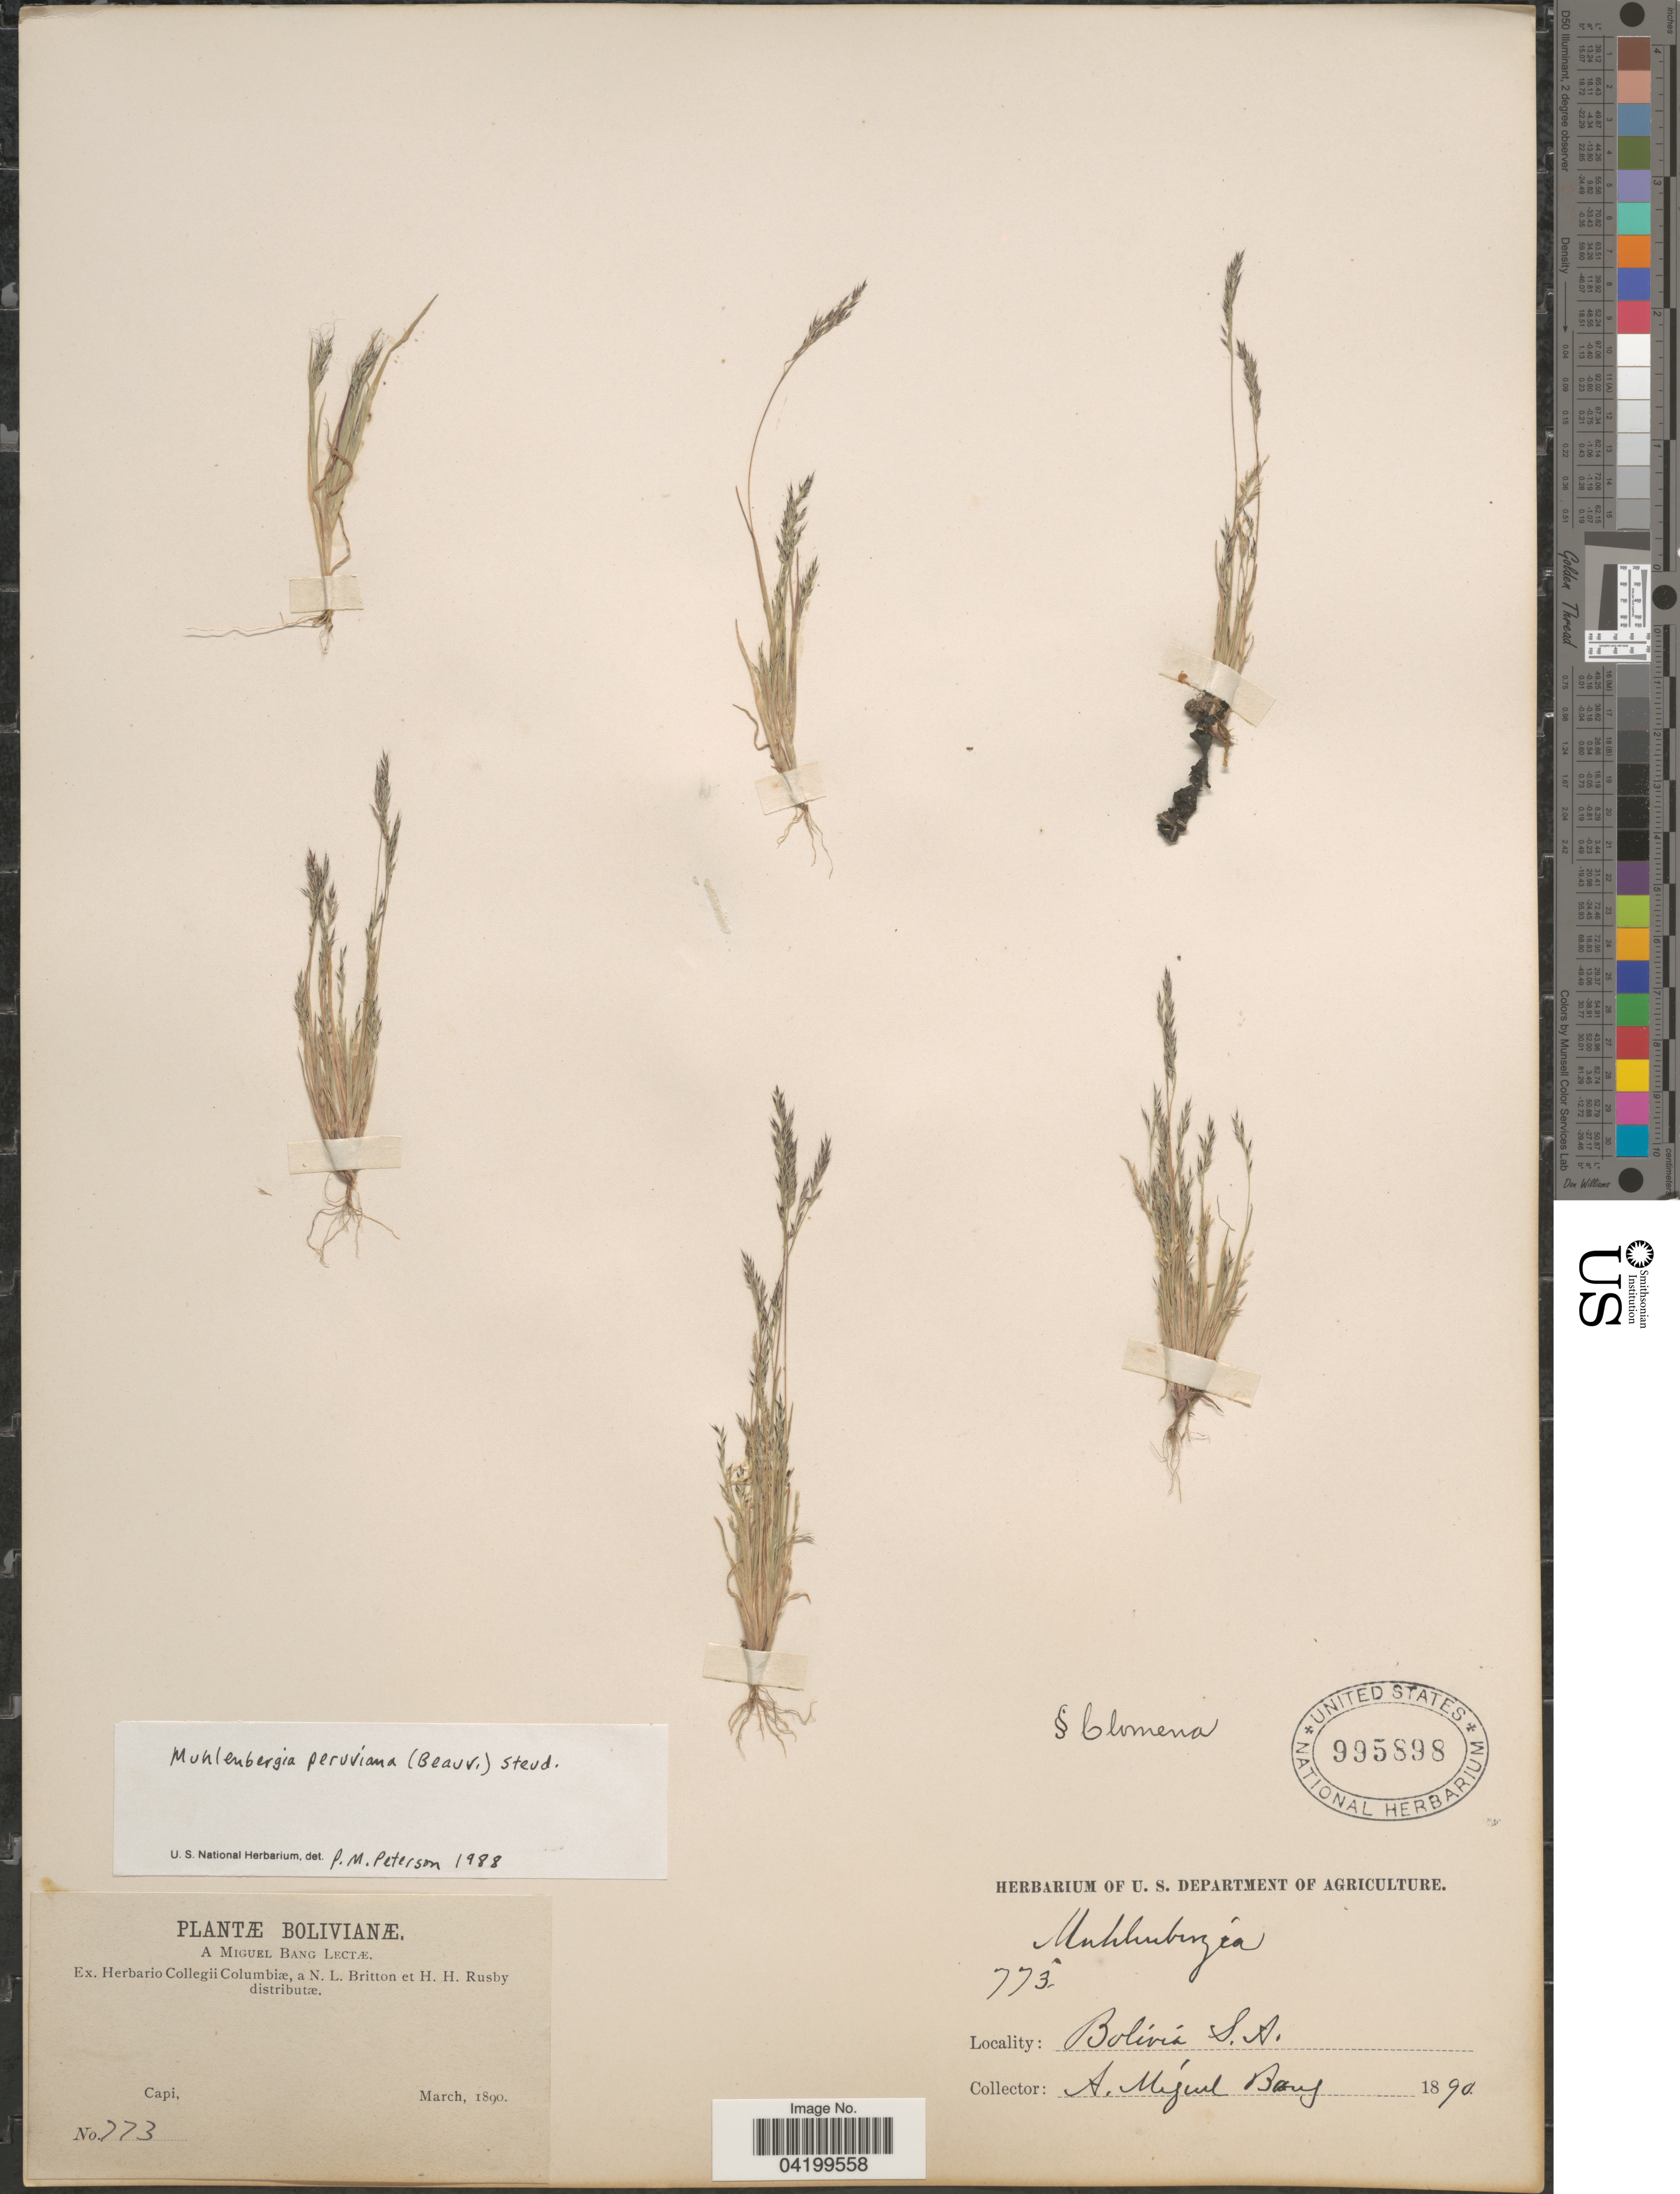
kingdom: Plantae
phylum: Tracheophyta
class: Liliopsida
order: Poales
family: Poaceae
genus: Muhlenbergia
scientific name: Muhlenbergia peruviana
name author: (P. Beauv.) Steud.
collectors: M. Bang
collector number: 773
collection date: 1890-03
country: Bolivia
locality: Capi.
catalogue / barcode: US 995898